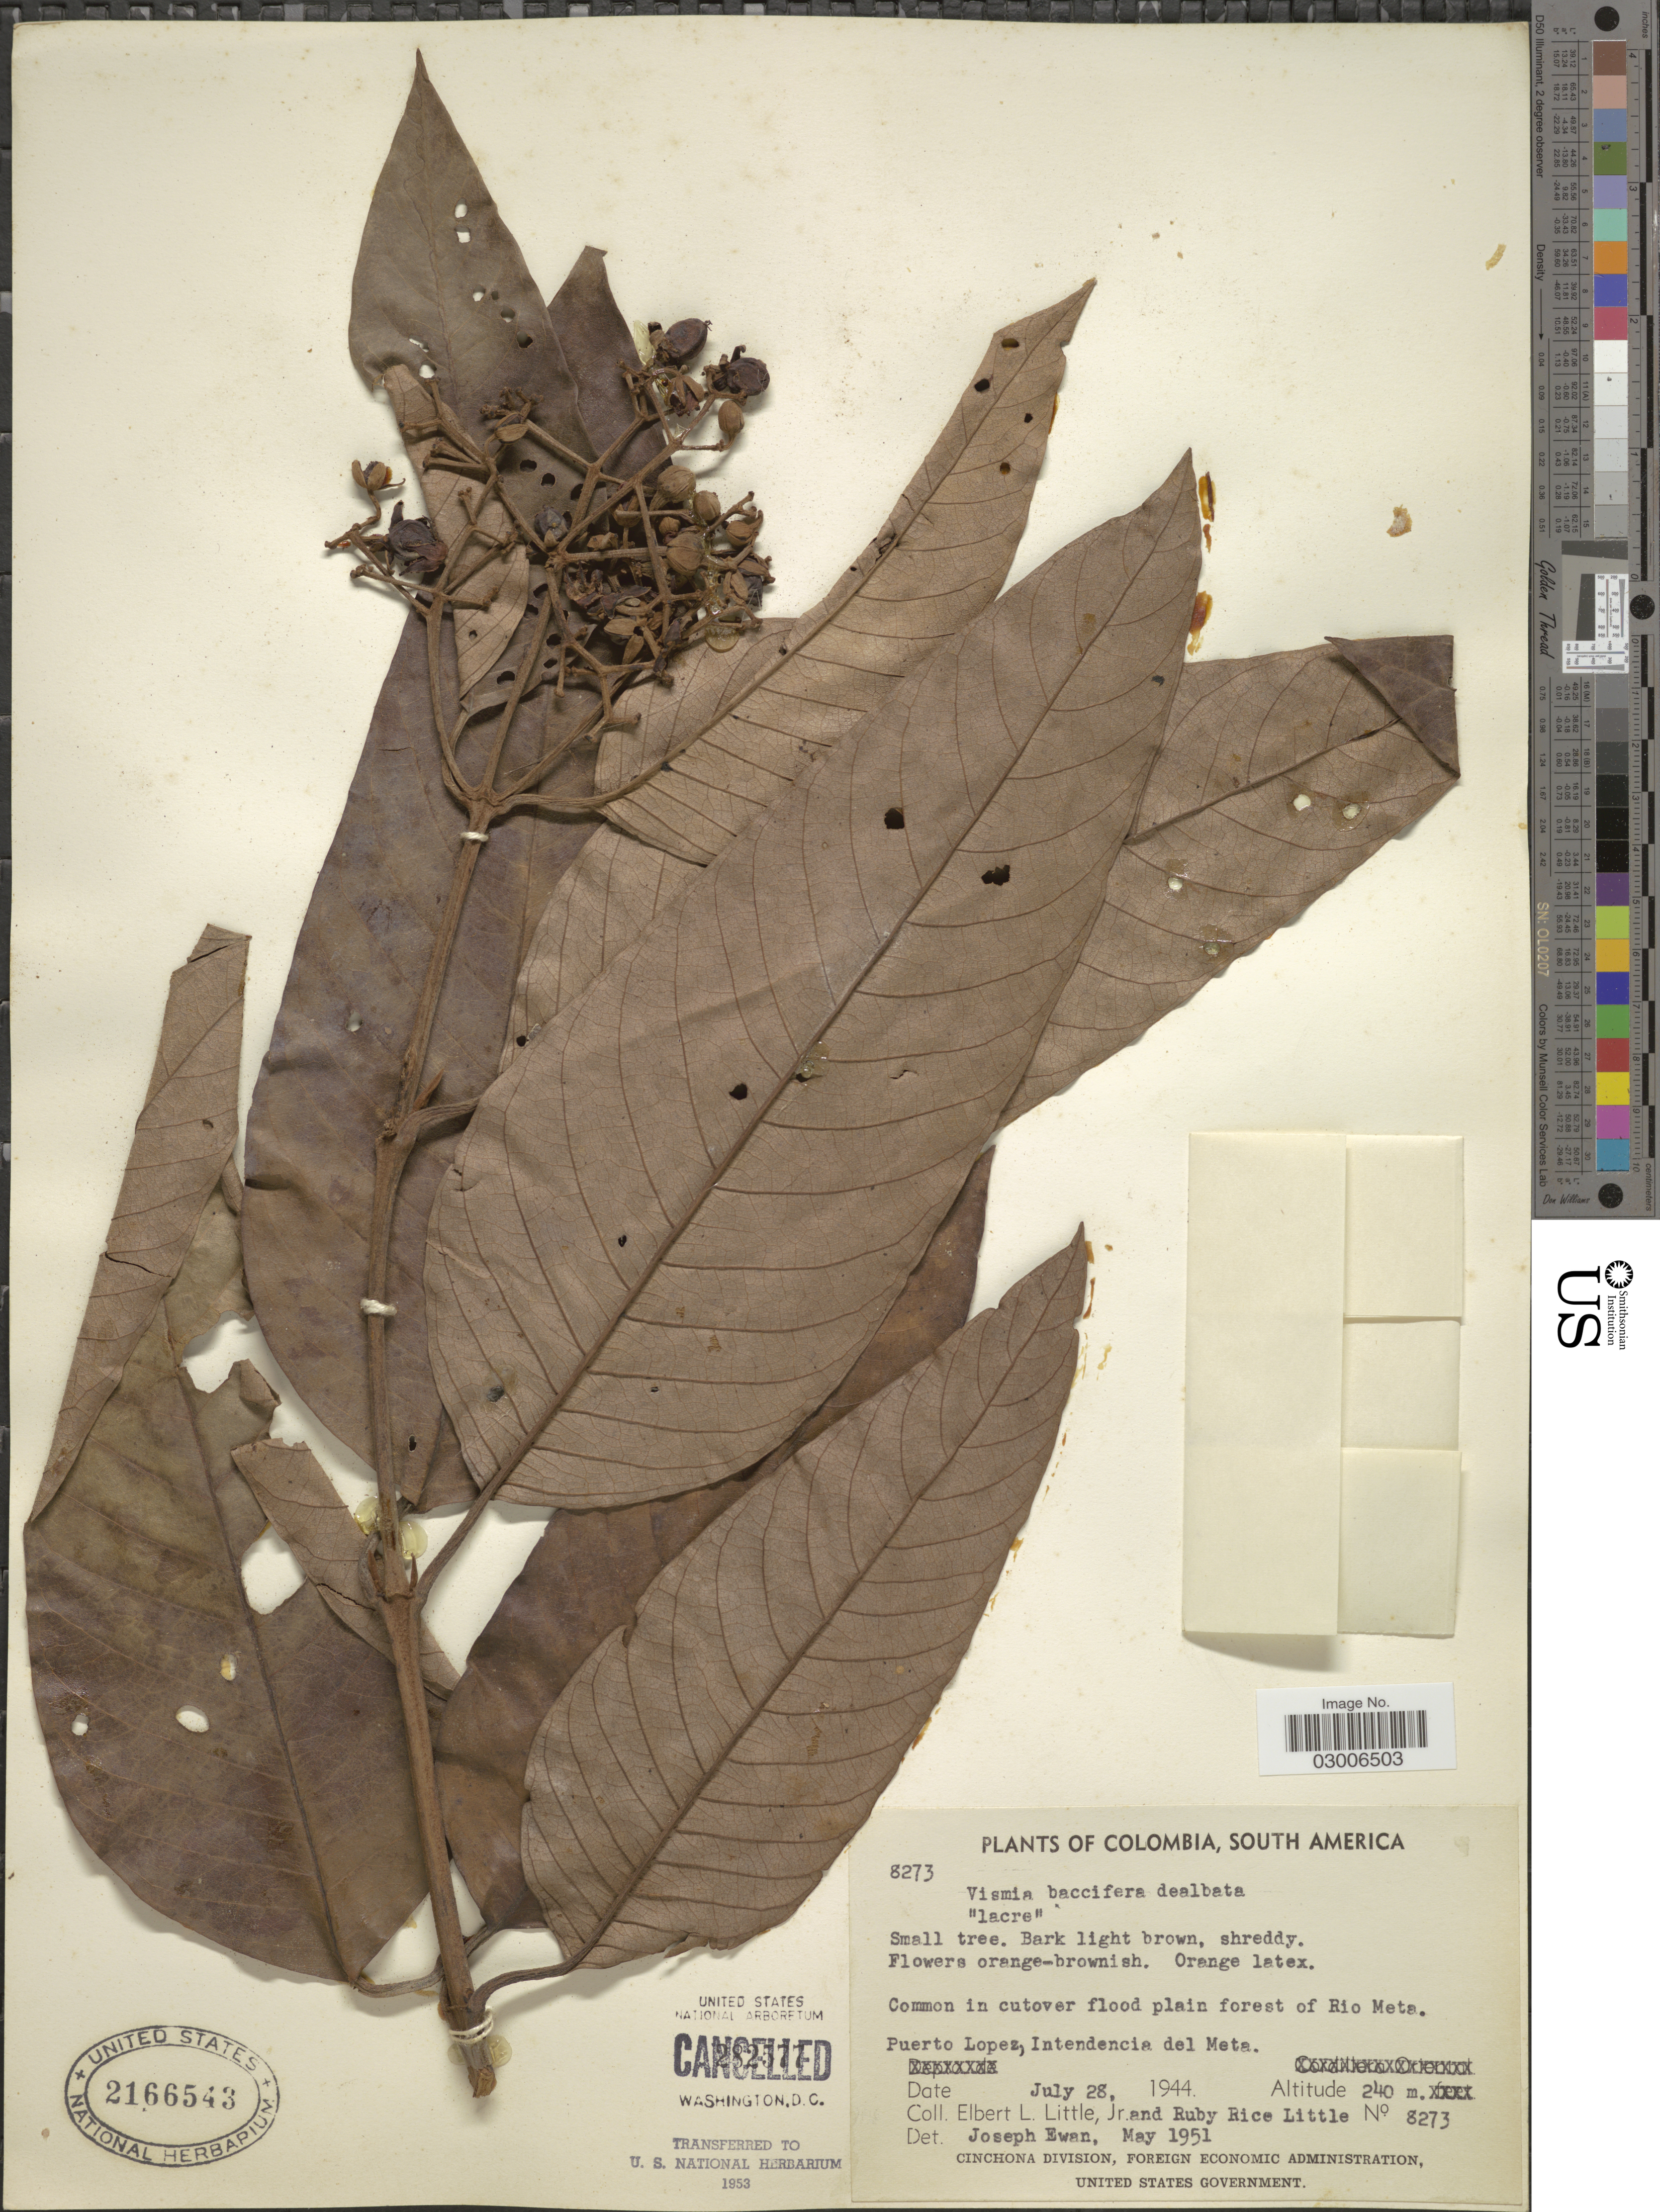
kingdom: Plantae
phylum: Tracheophyta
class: Magnoliopsida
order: Malpighiales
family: Hypericaceae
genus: Vismia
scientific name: Vismia baccifera subsp. dealbata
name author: (Kunth) Ewan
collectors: E. L. Little & R. R. Little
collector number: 8273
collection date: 1944-07-28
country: Colombia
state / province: Meta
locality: Puerto Lopez, Intendencia del Meta.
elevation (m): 240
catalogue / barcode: US 2166543